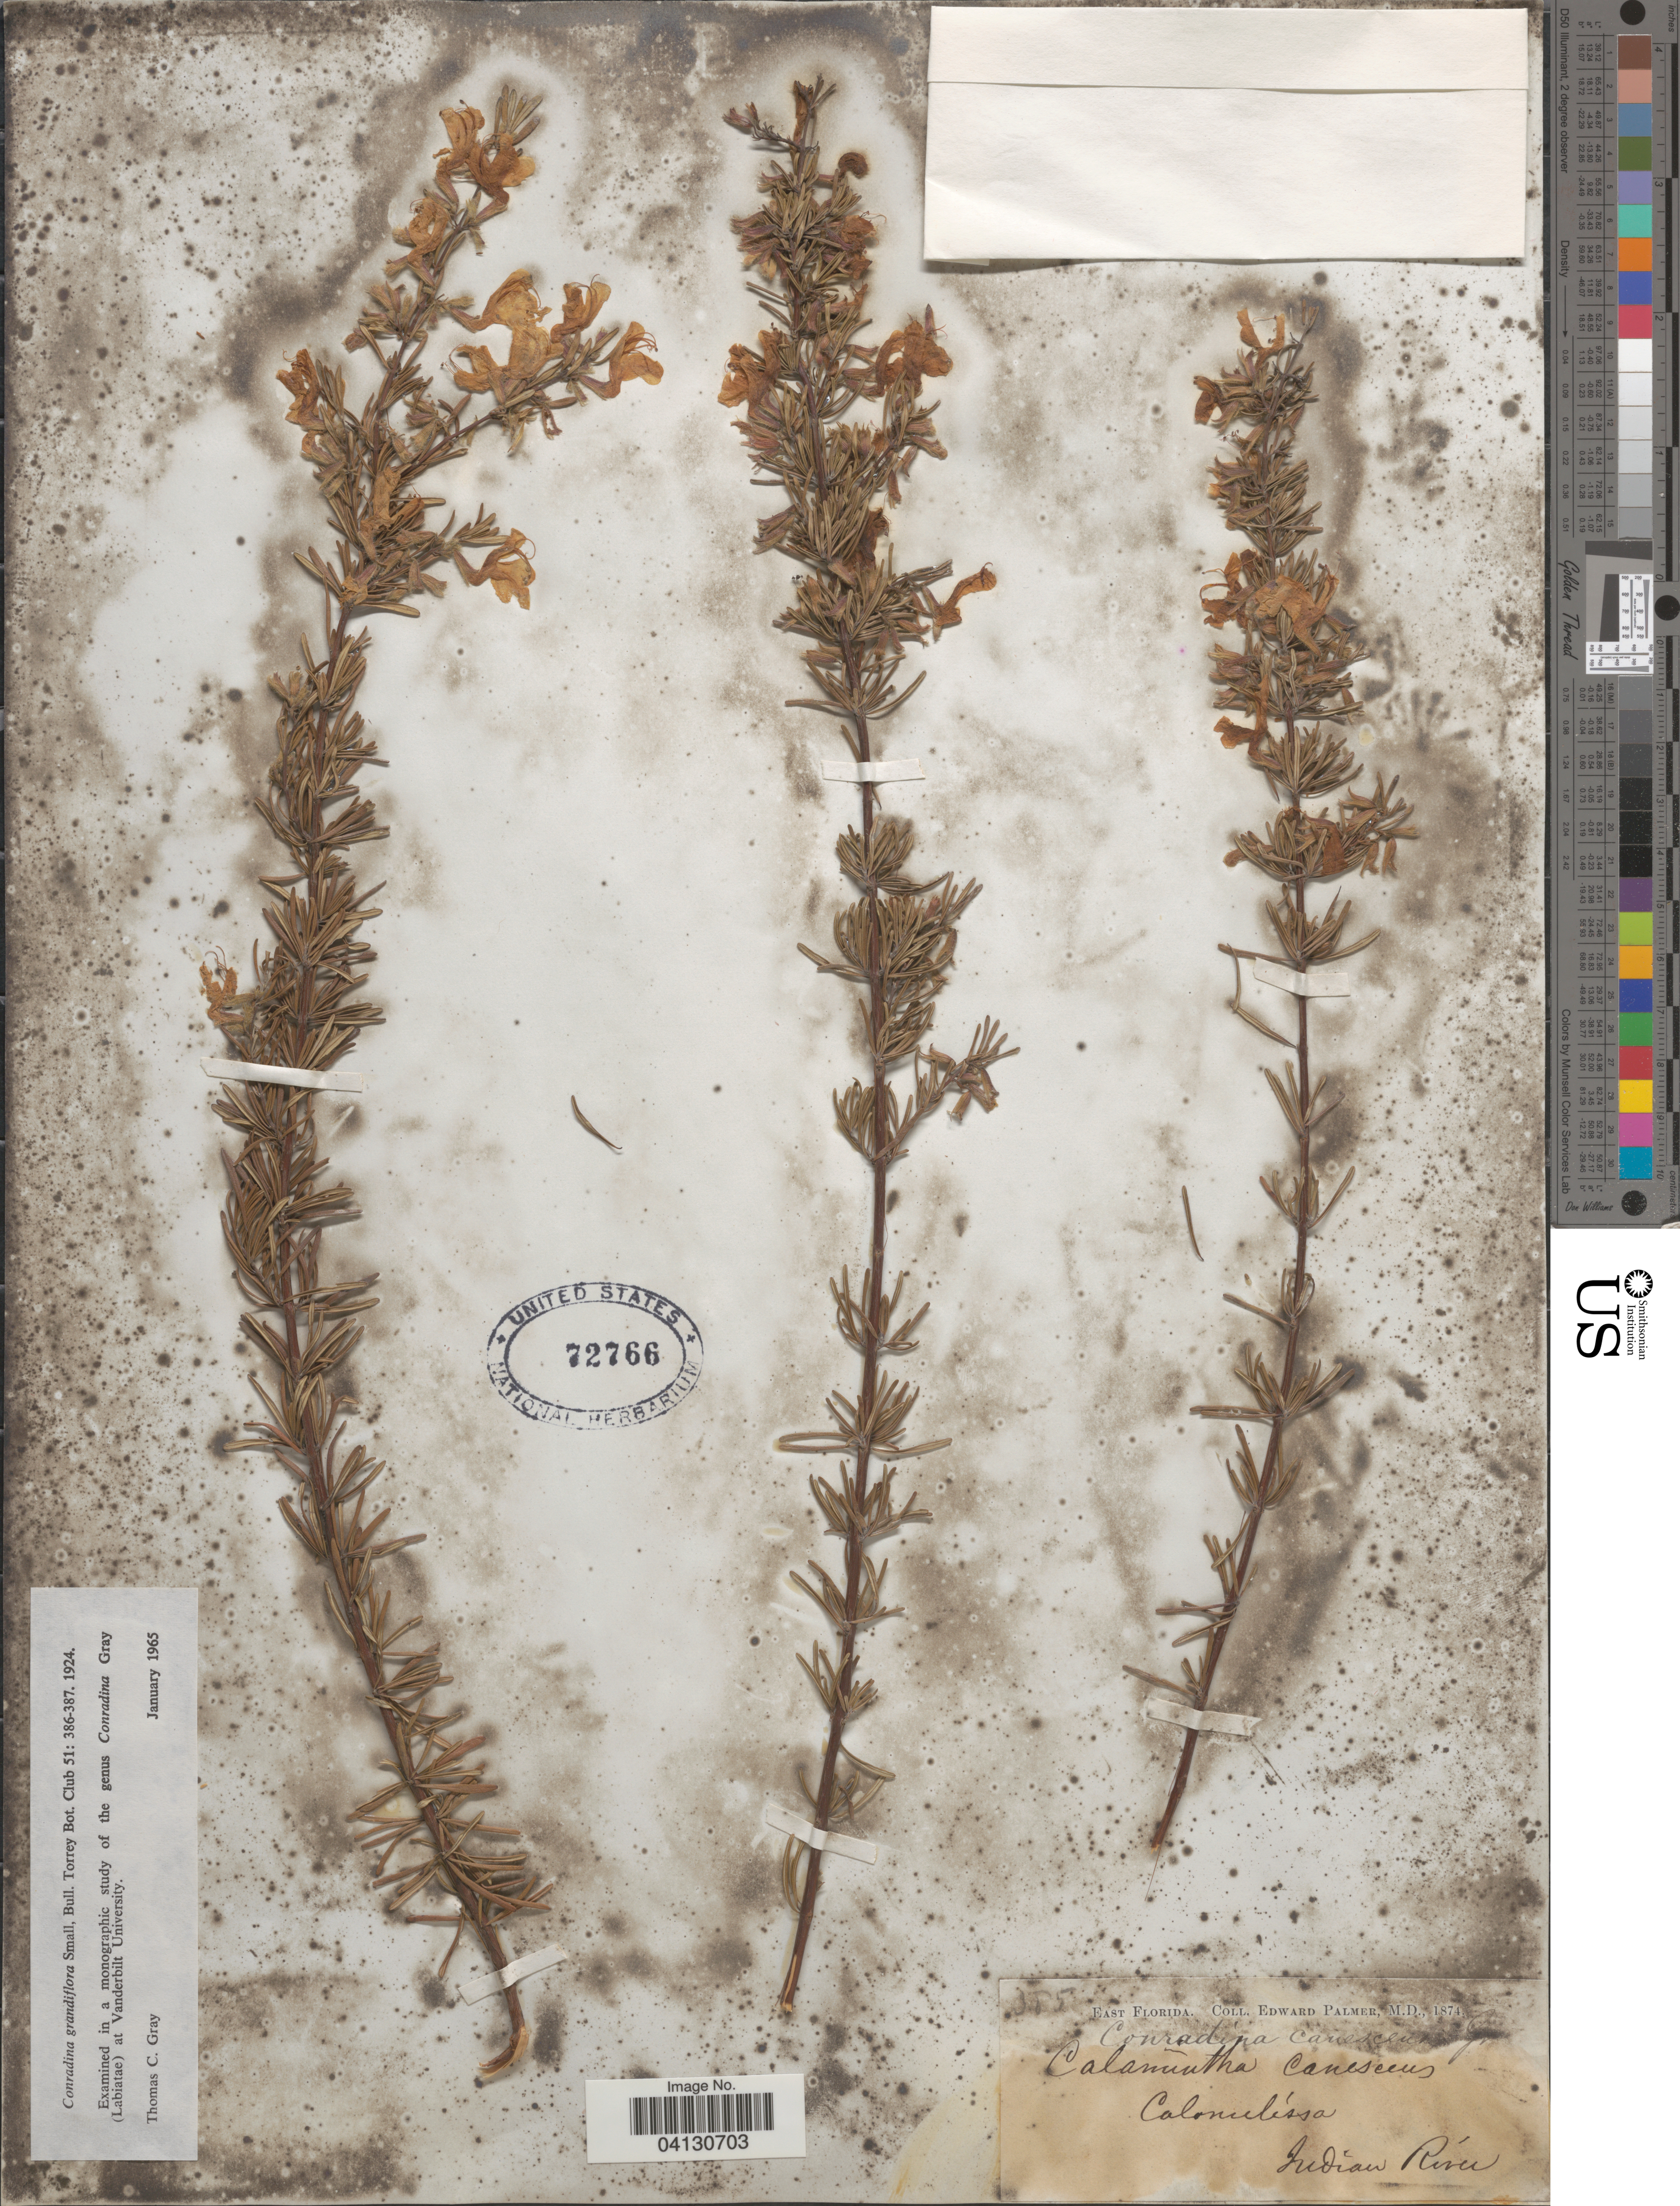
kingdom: Plantae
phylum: Tracheophyta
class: Magnoliopsida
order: Lamiales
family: Lamiaceae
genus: Conradina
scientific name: Conradina grandiflora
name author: Small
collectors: E. Palmer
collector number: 385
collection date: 1874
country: United States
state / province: Florida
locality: East Florida. Indian River.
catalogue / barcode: US 72766